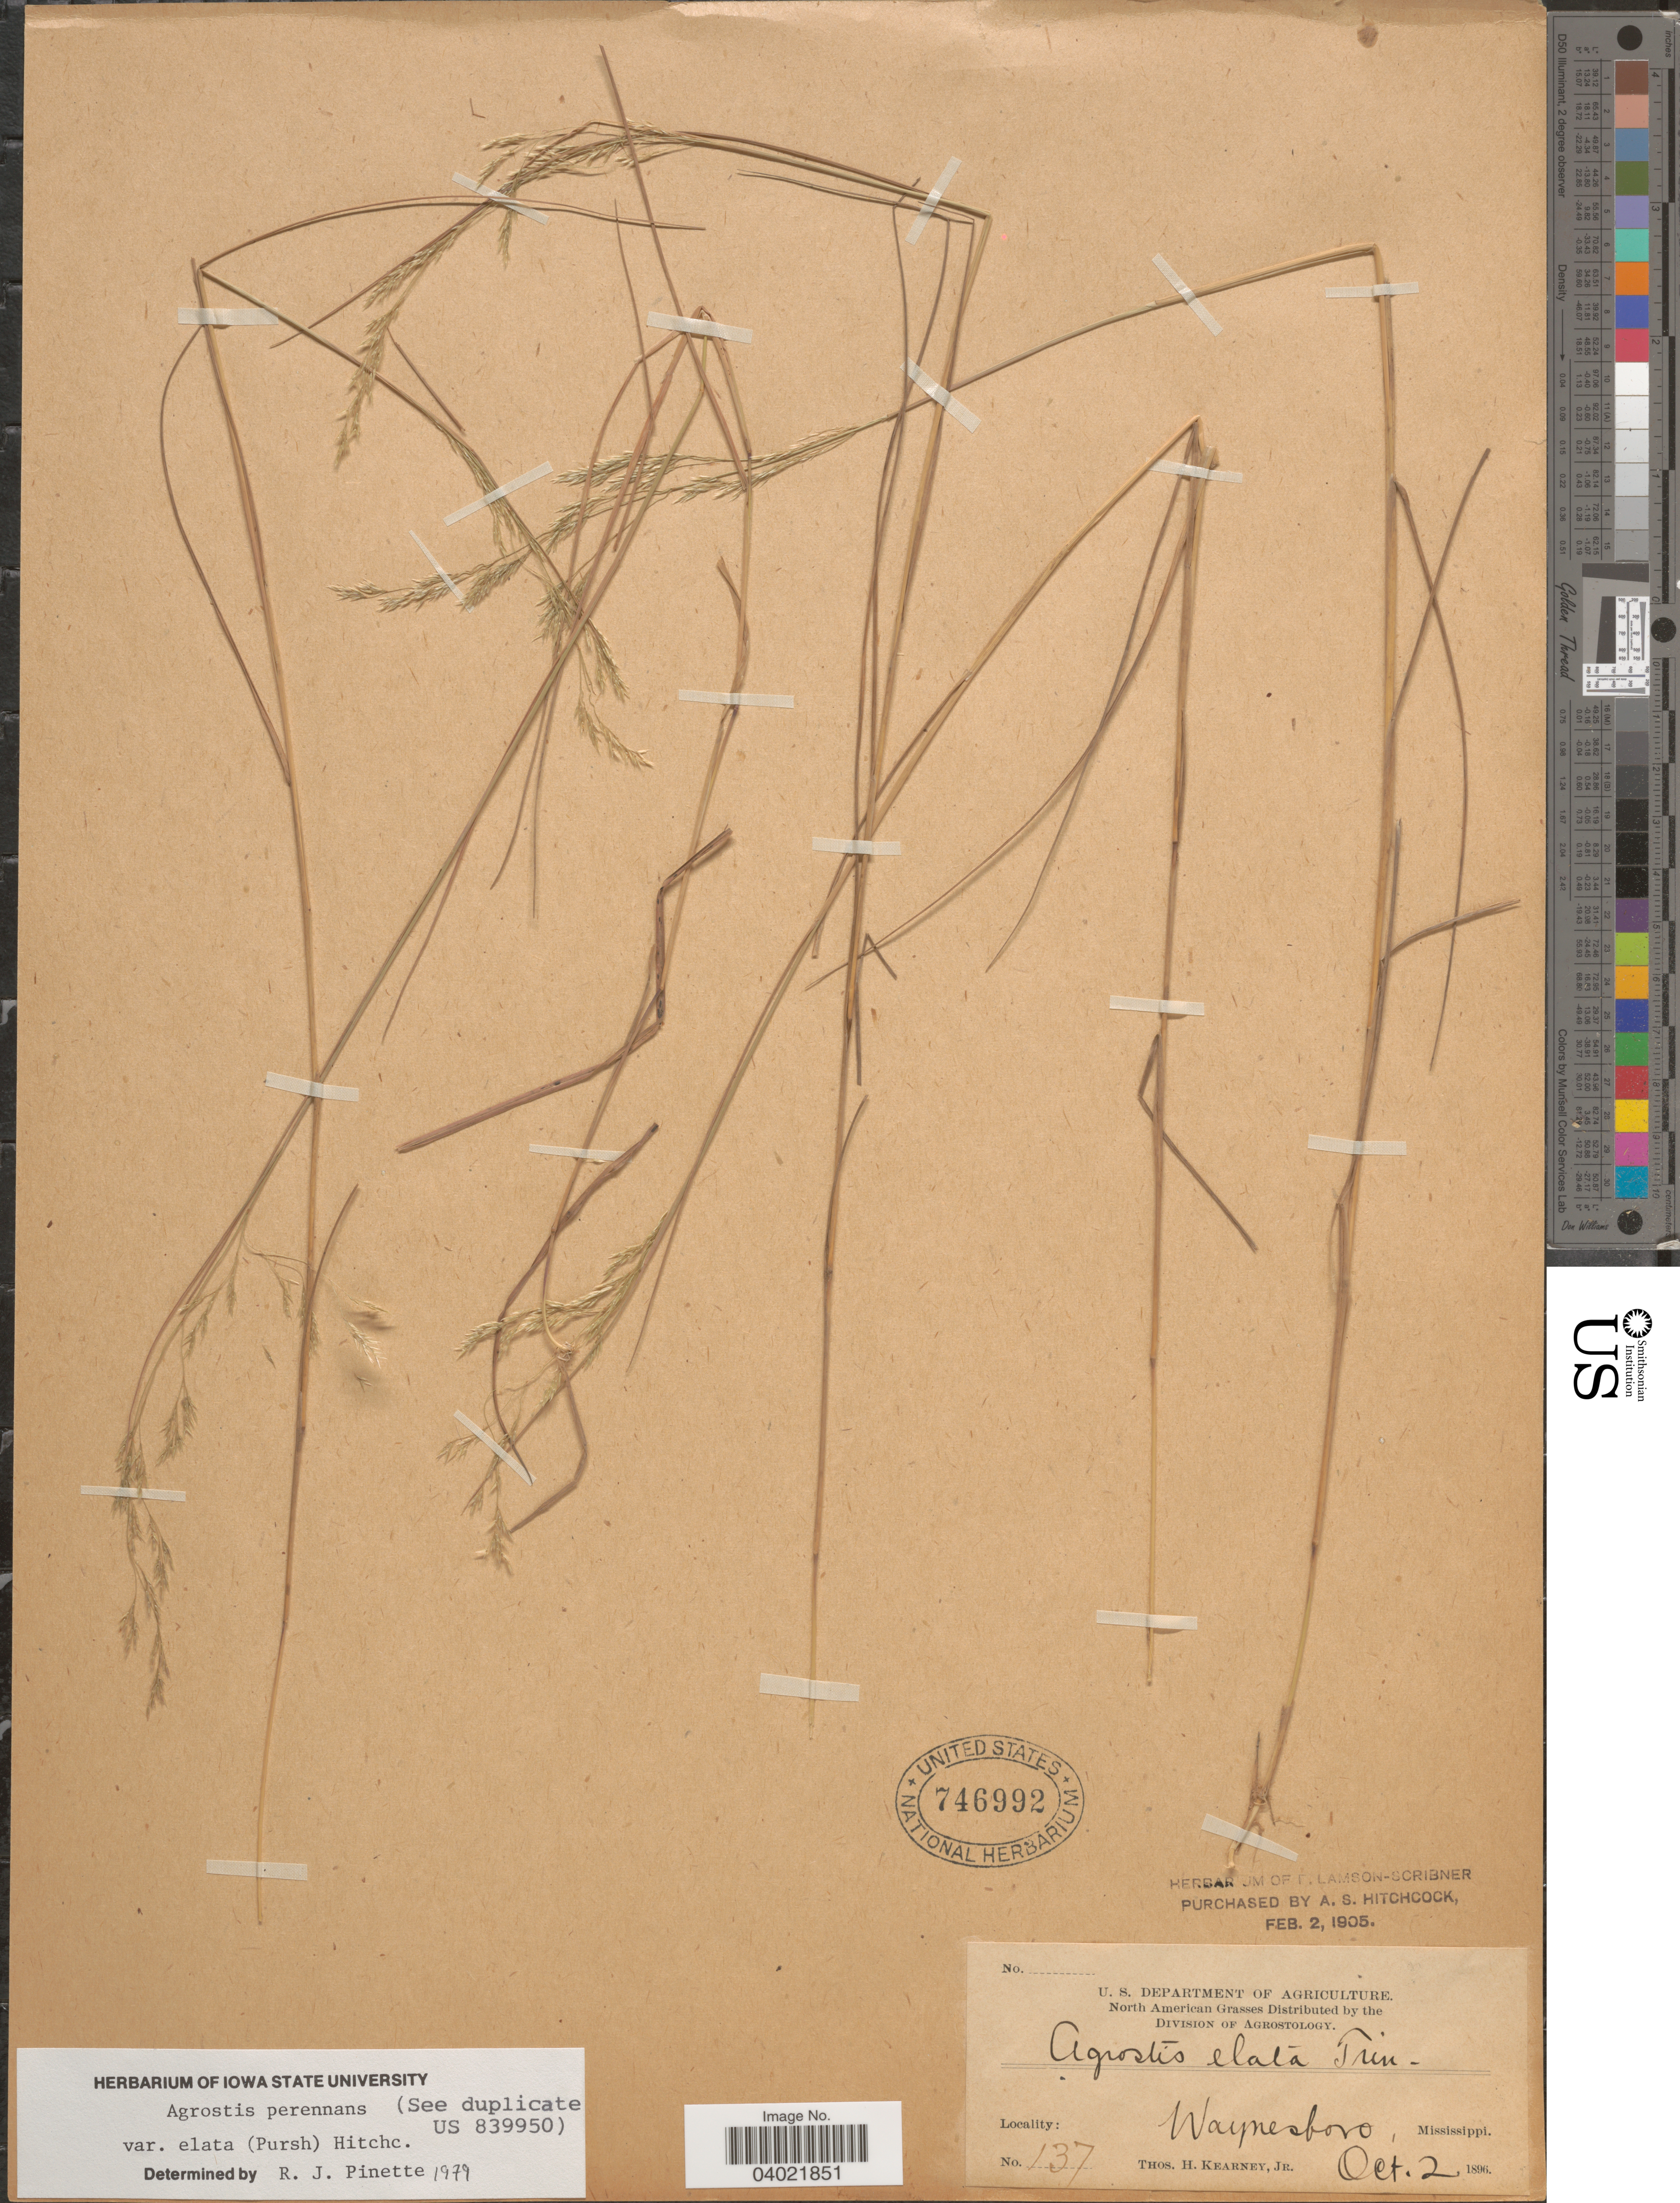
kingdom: Plantae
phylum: Tracheophyta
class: Liliopsida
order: Poales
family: Poaceae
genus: Agrostis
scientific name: Agrostis perennans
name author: (Walter) Tuck.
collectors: T. H. Kearney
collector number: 137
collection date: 1896-10-02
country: United States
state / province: Mississippi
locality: Waynesboro.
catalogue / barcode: US 746992